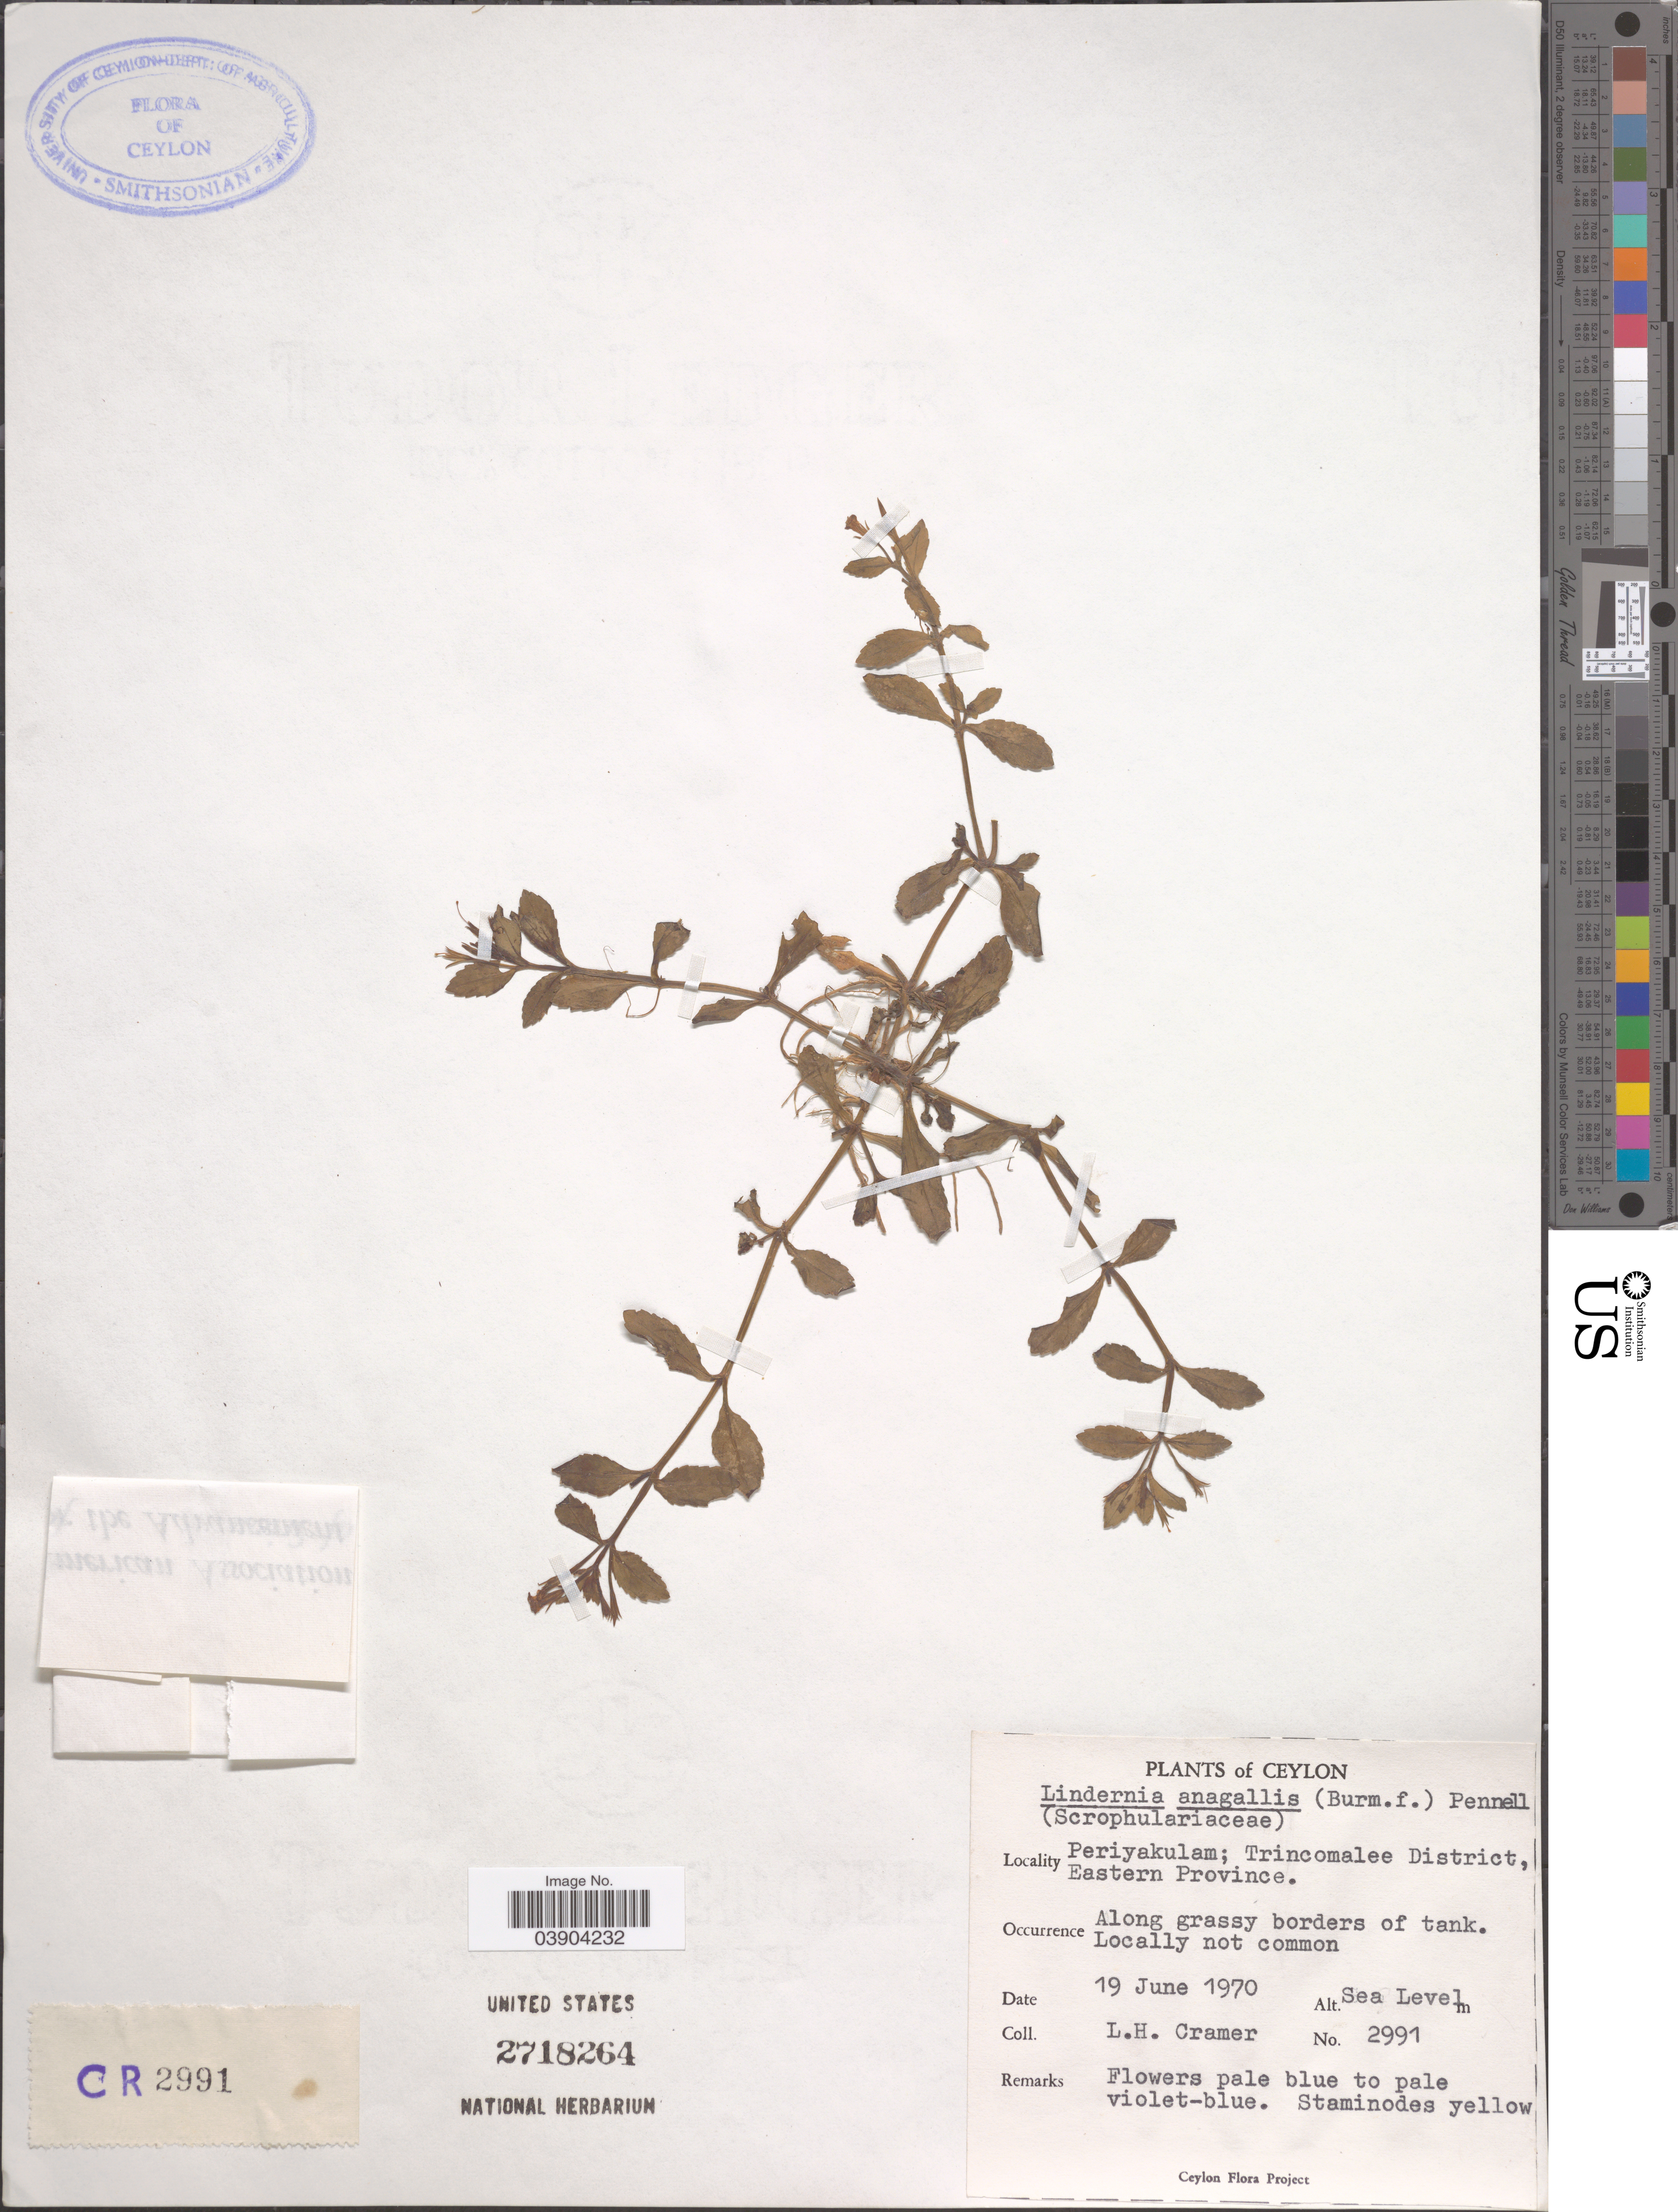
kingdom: Plantae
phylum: Tracheophyta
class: Magnoliopsida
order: Lamiales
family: Linderniaceae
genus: Lindernia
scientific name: Lindernia anagallis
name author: (Burm. f.) Pennell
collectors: L. H. Cramer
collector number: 2991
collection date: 1970-06-19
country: Sri Lanka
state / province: Eastern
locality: Ceylon. Periyakulam; Trincomalee District.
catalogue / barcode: US 2718264